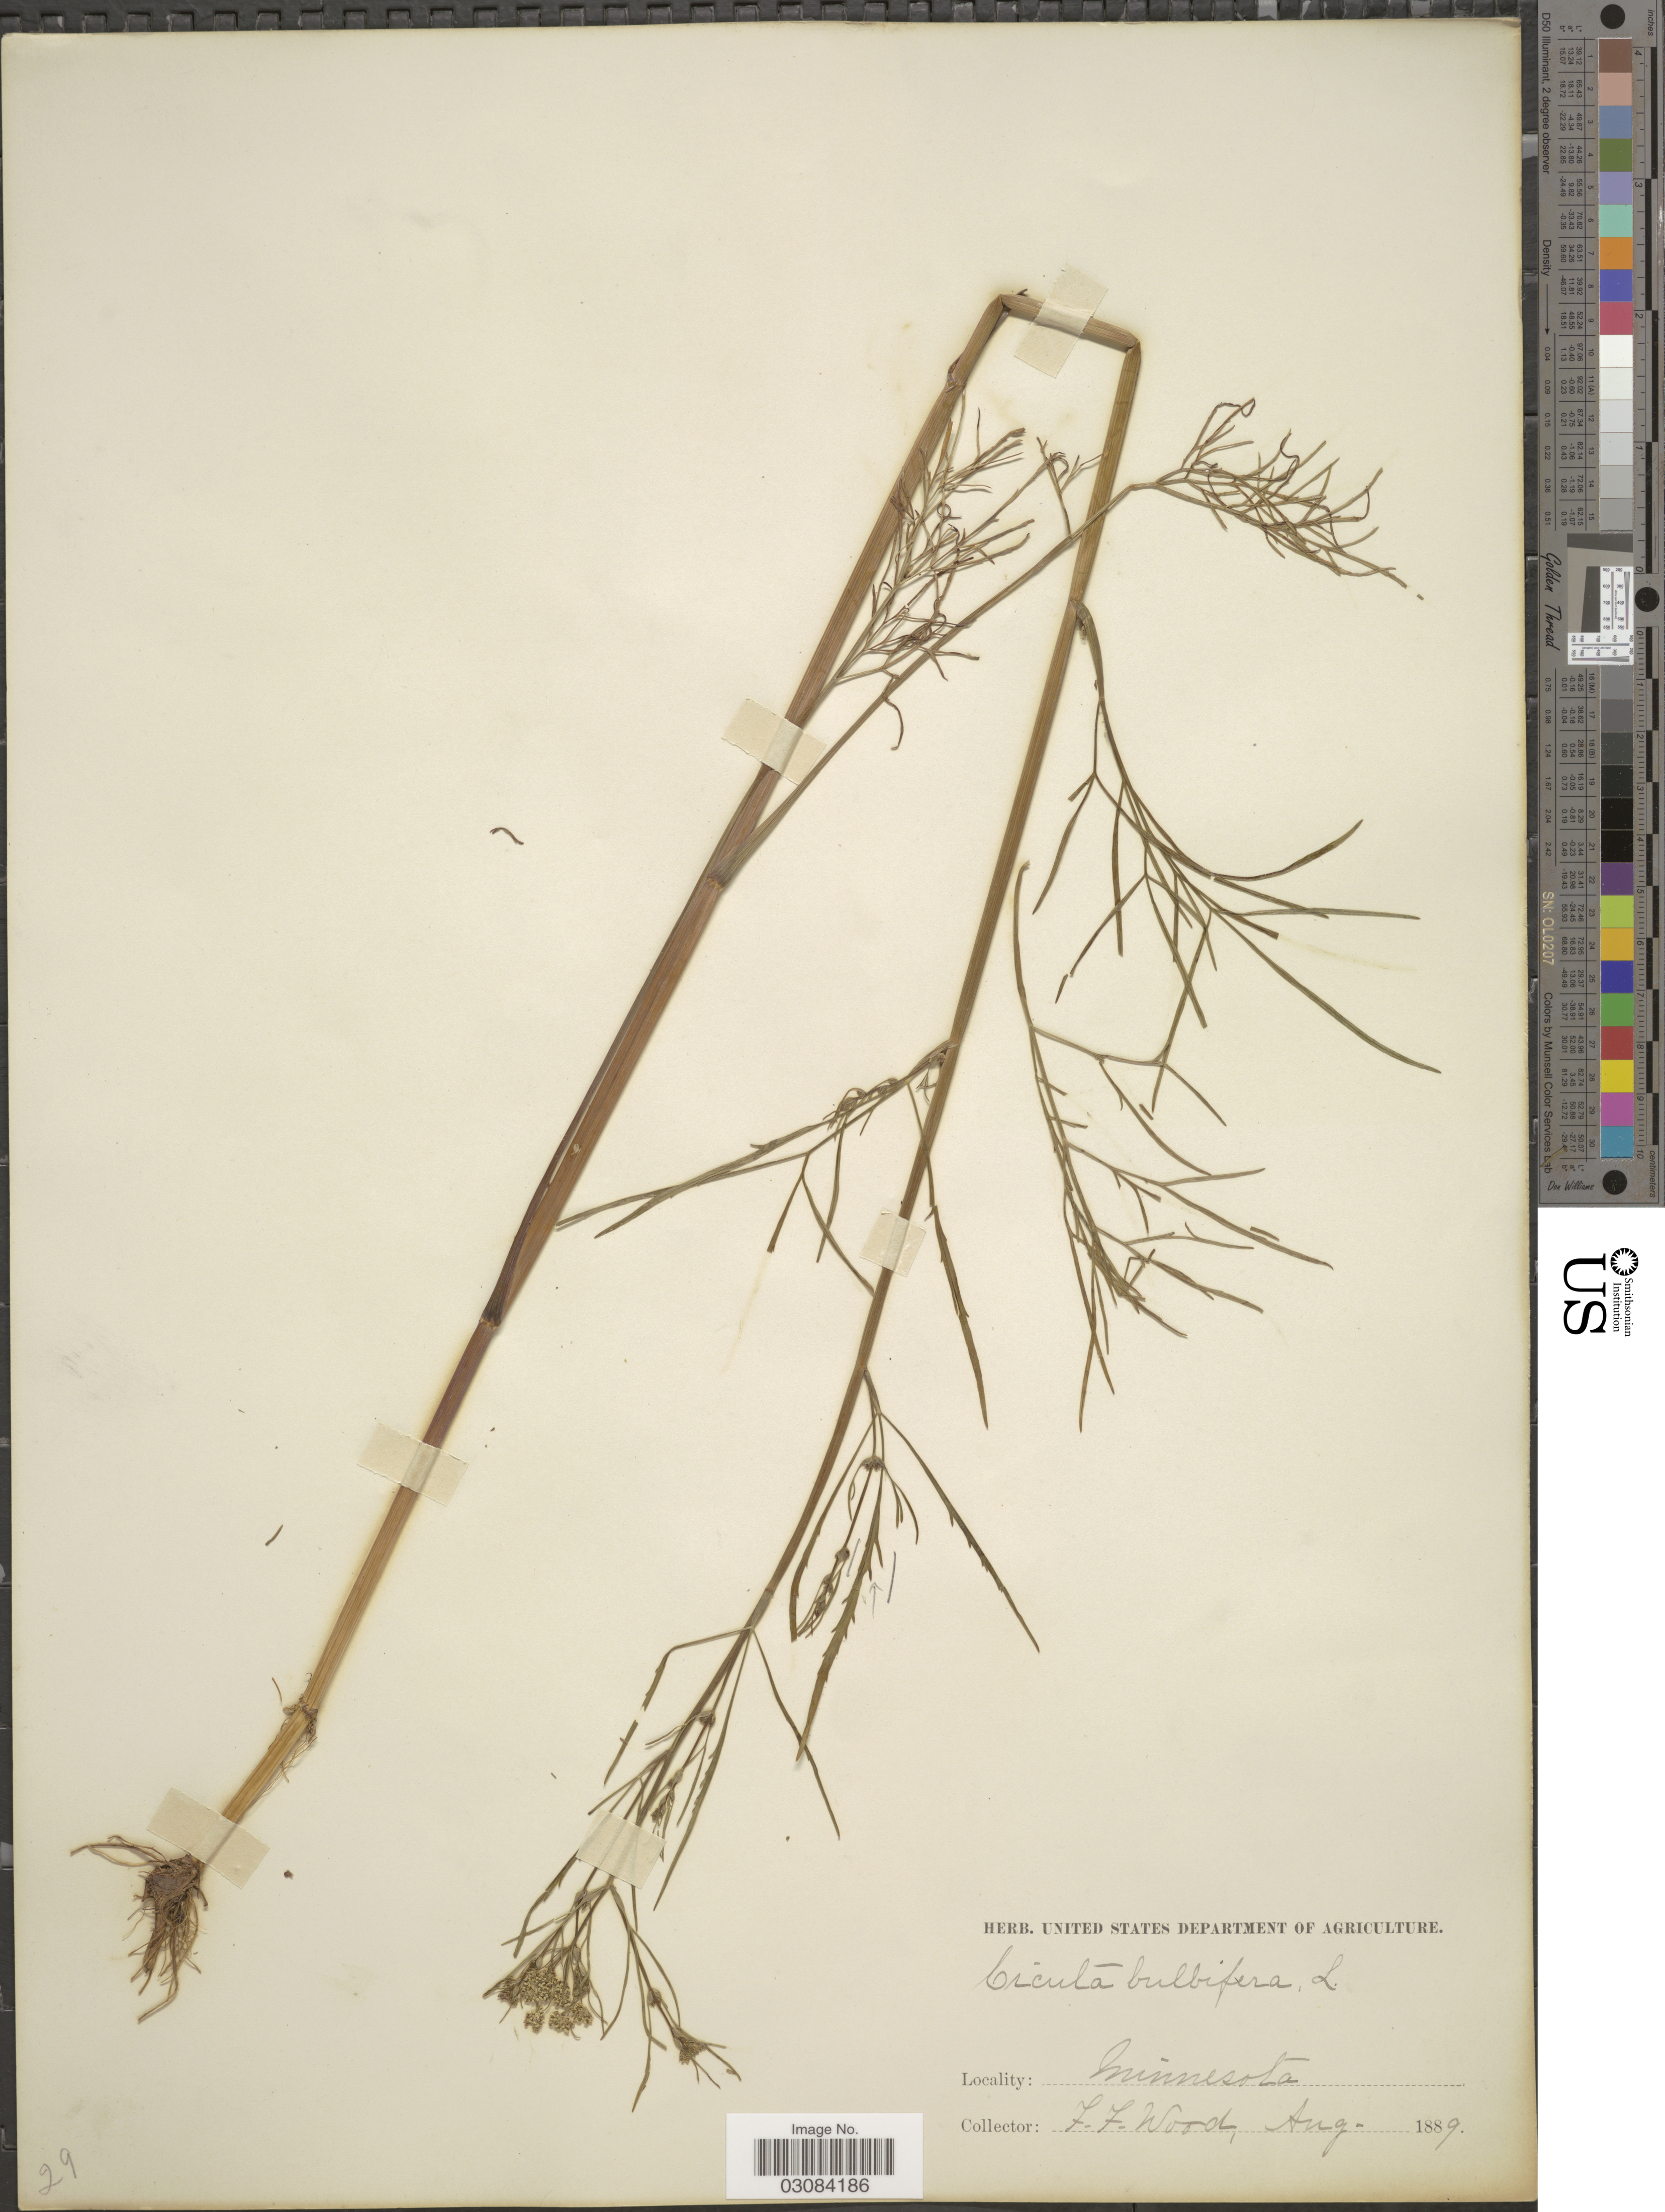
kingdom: Plantae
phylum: Tracheophyta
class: Magnoliopsida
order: Apiales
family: Apiaceae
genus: Cicuta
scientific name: Cicuta bulbifera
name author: L.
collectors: F. Wood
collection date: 1889-08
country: United States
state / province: Minnesota